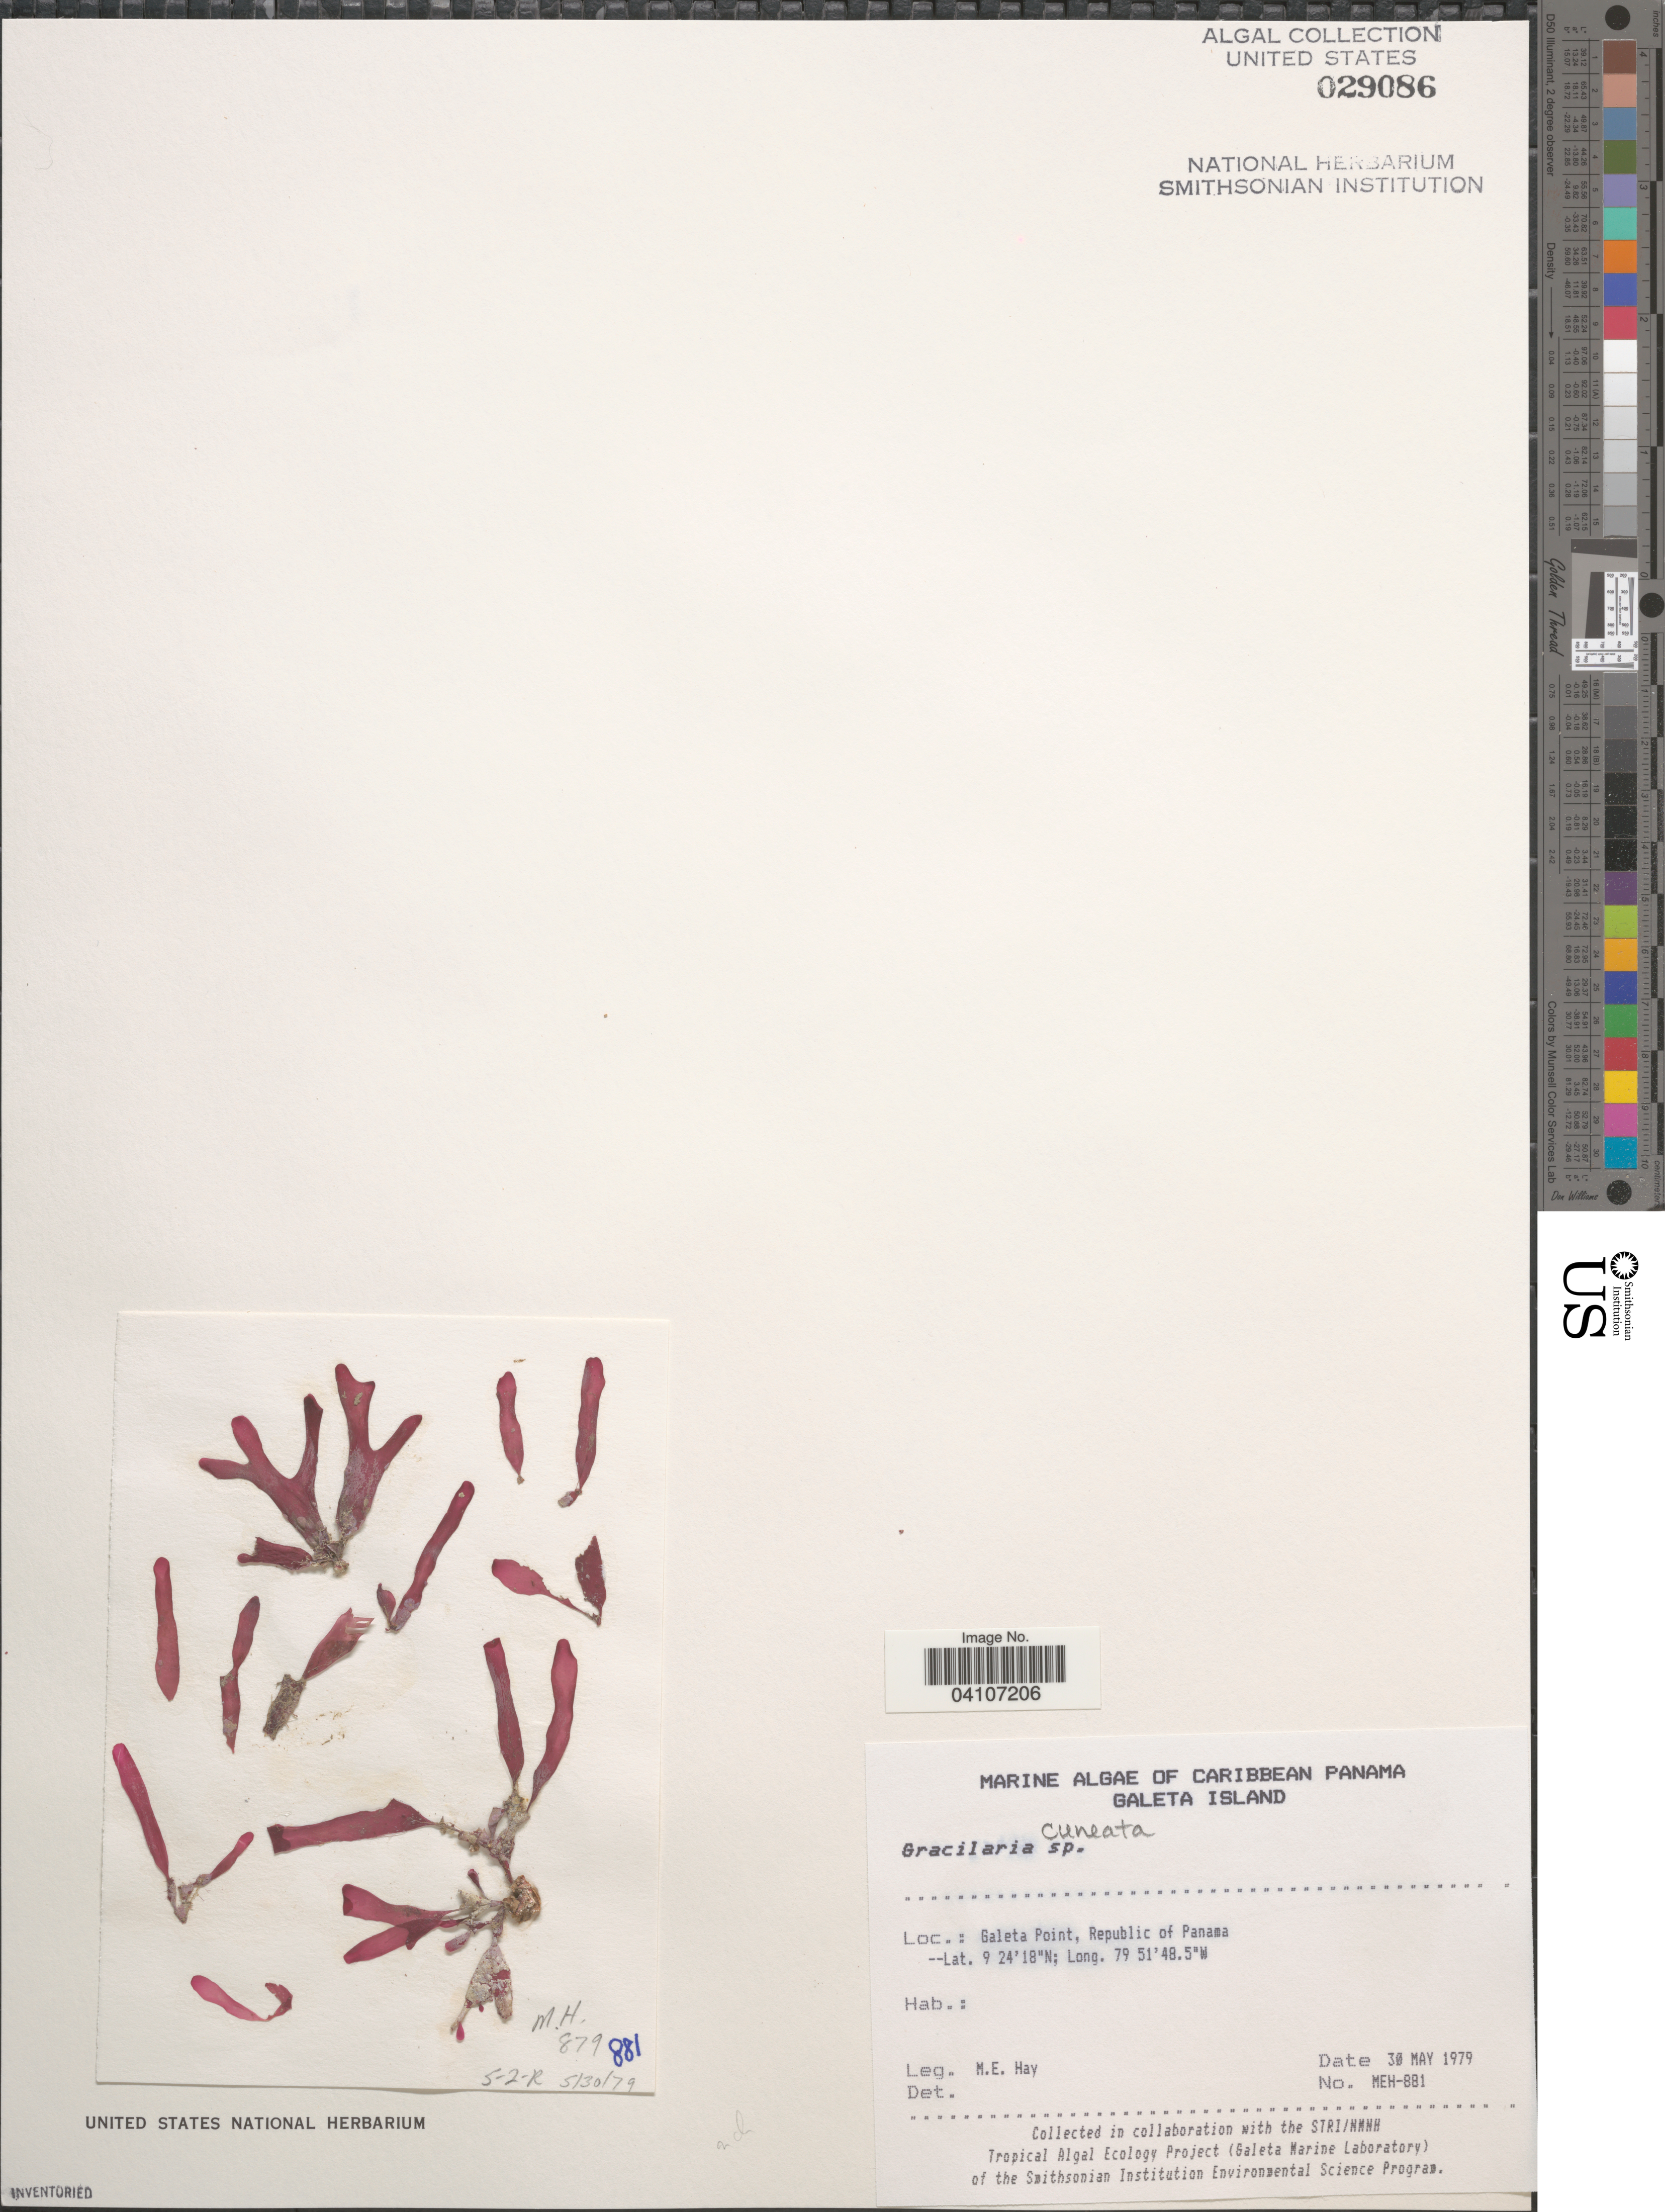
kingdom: Plantae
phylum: Rhodophyta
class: Florideophyceae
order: Gracilariales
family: Gracilariaceae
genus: Gracilaria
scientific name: Gracilaria cuneata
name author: Aresch.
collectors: M. E. Hay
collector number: MEH-881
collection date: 1979-05-30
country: Panama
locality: Caribbean Panama. Galeta Island. Galeta Point, Republic of Panama.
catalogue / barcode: US 29086